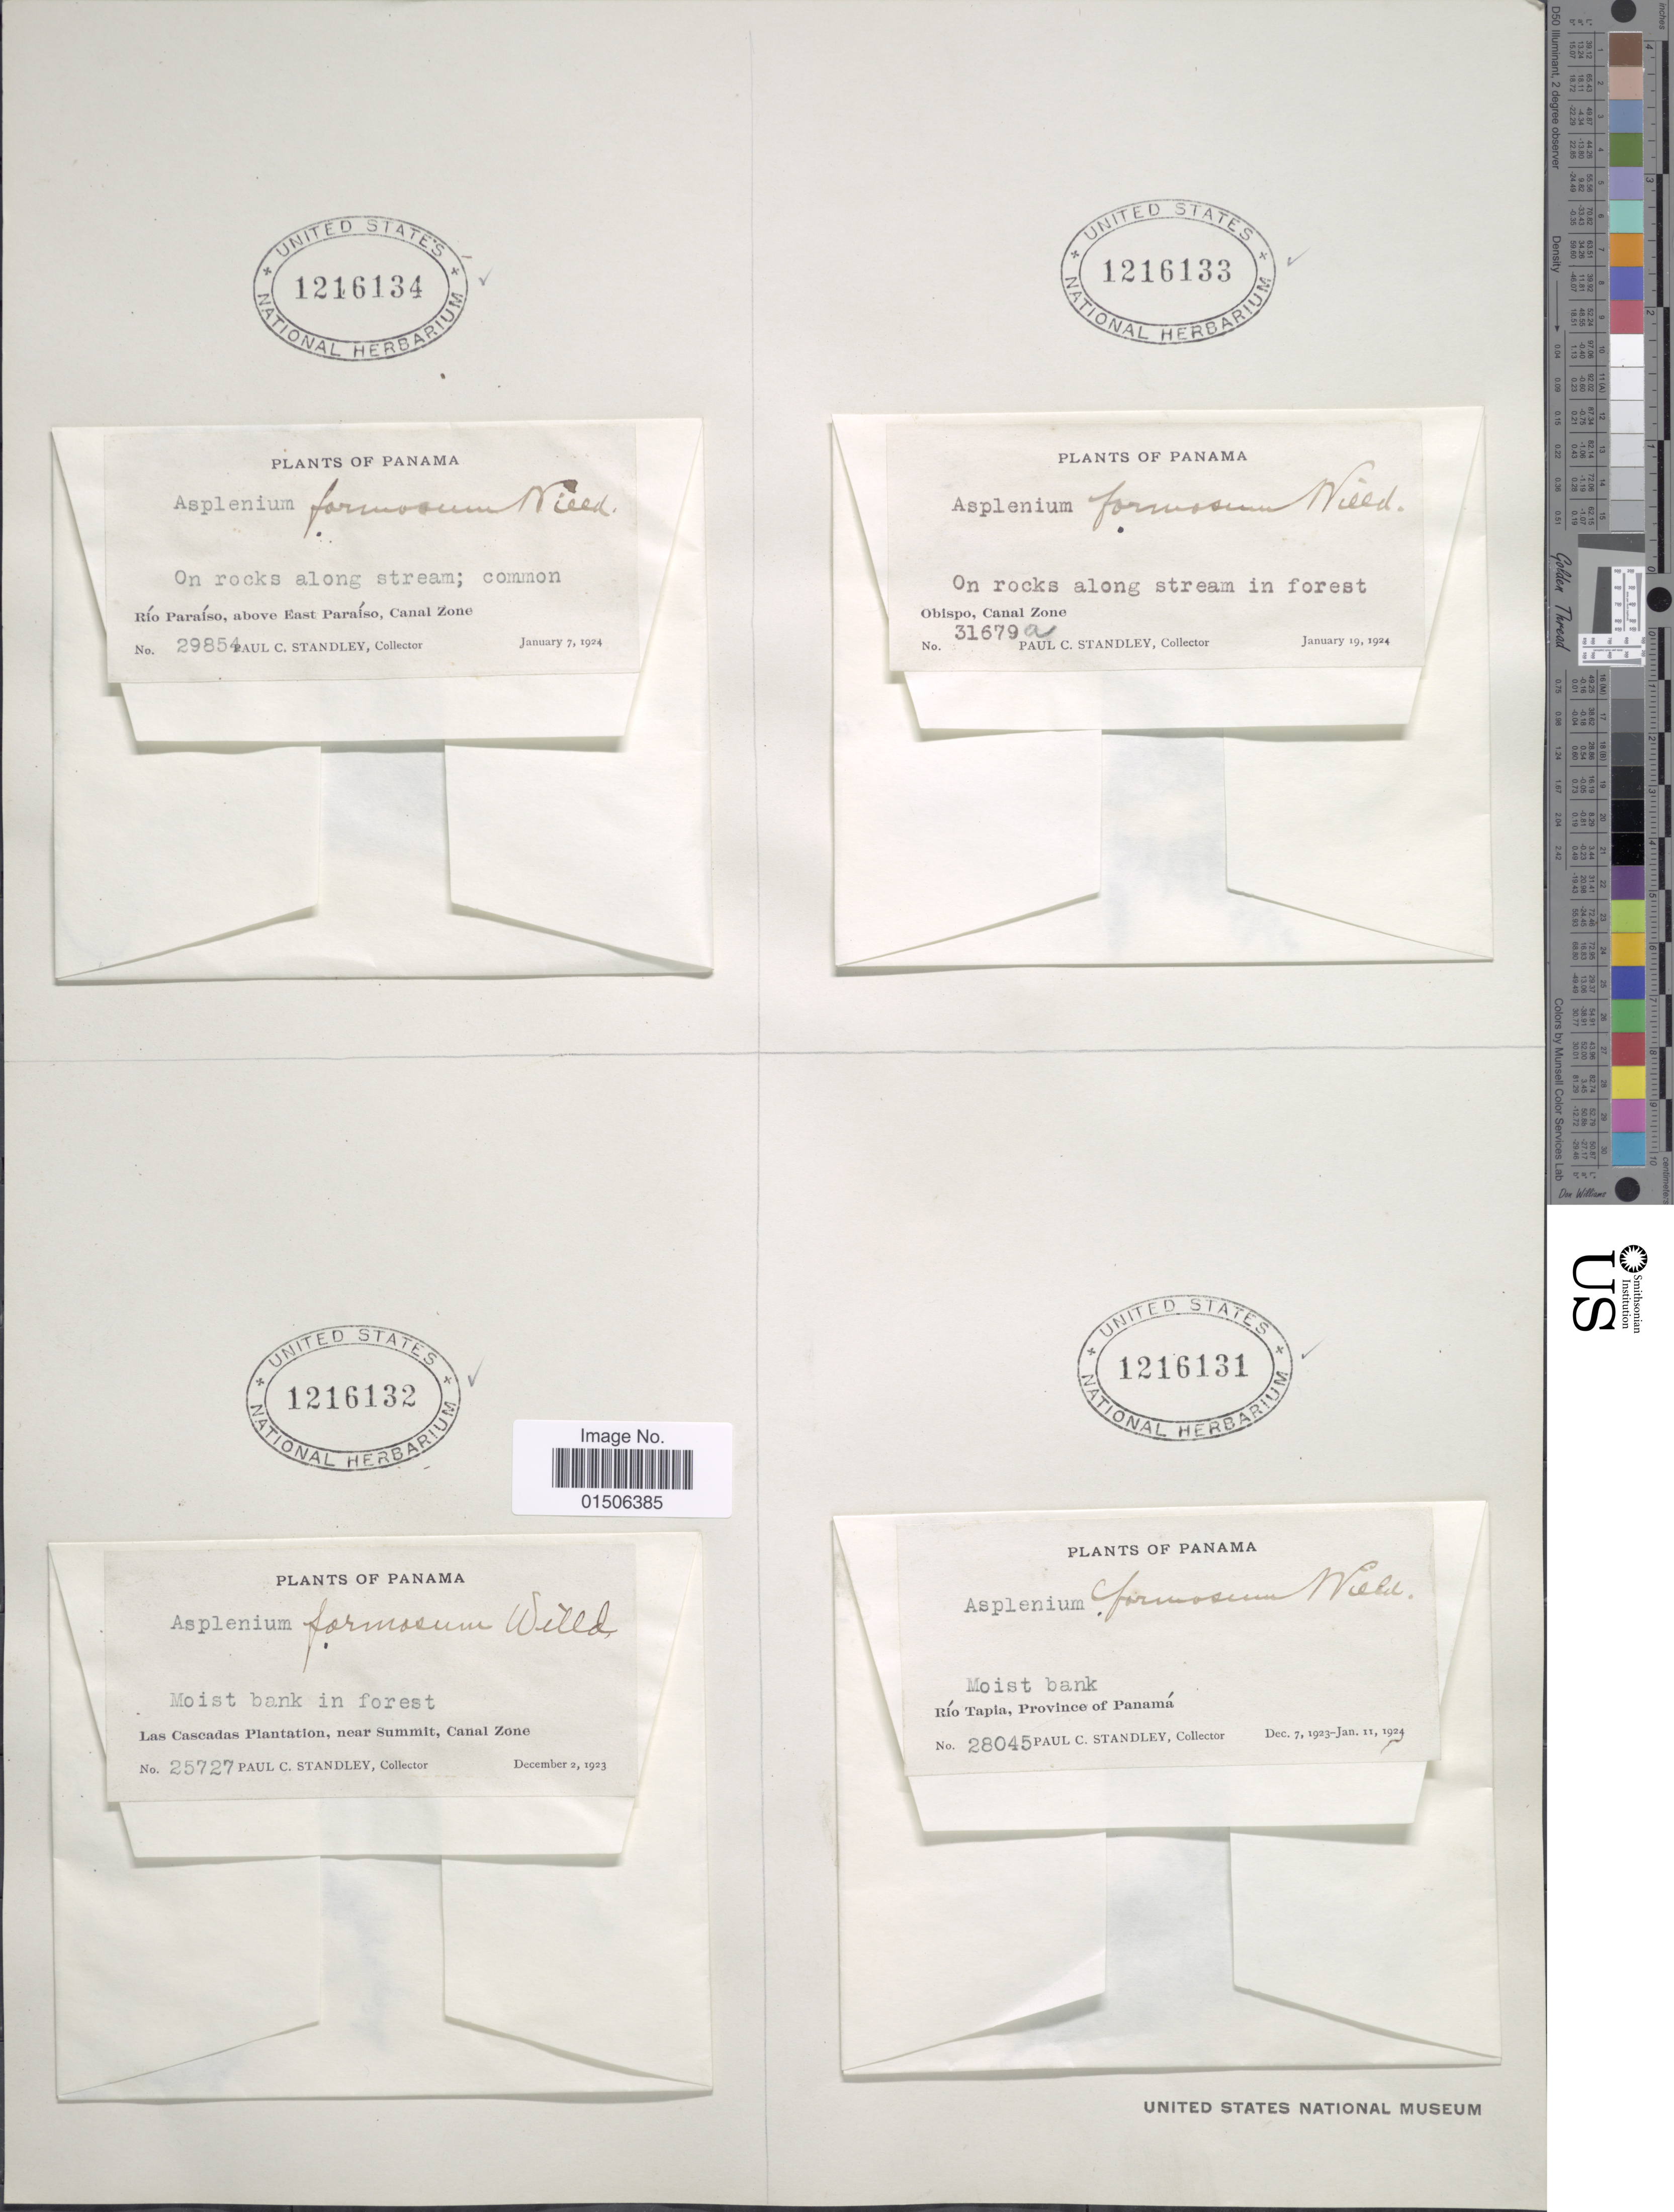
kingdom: Plantae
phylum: Tracheophyta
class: Polypodiopsida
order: Polypodiales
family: Aspleniaceae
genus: Asplenium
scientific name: Asplenium formosum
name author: Willd.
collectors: P. C. Standley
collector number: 31679a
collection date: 1924-01-19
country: Panama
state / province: Colón / Panamá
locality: On rocks along stream in forest, Obispo, Canal Zone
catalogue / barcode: US 1216133-3